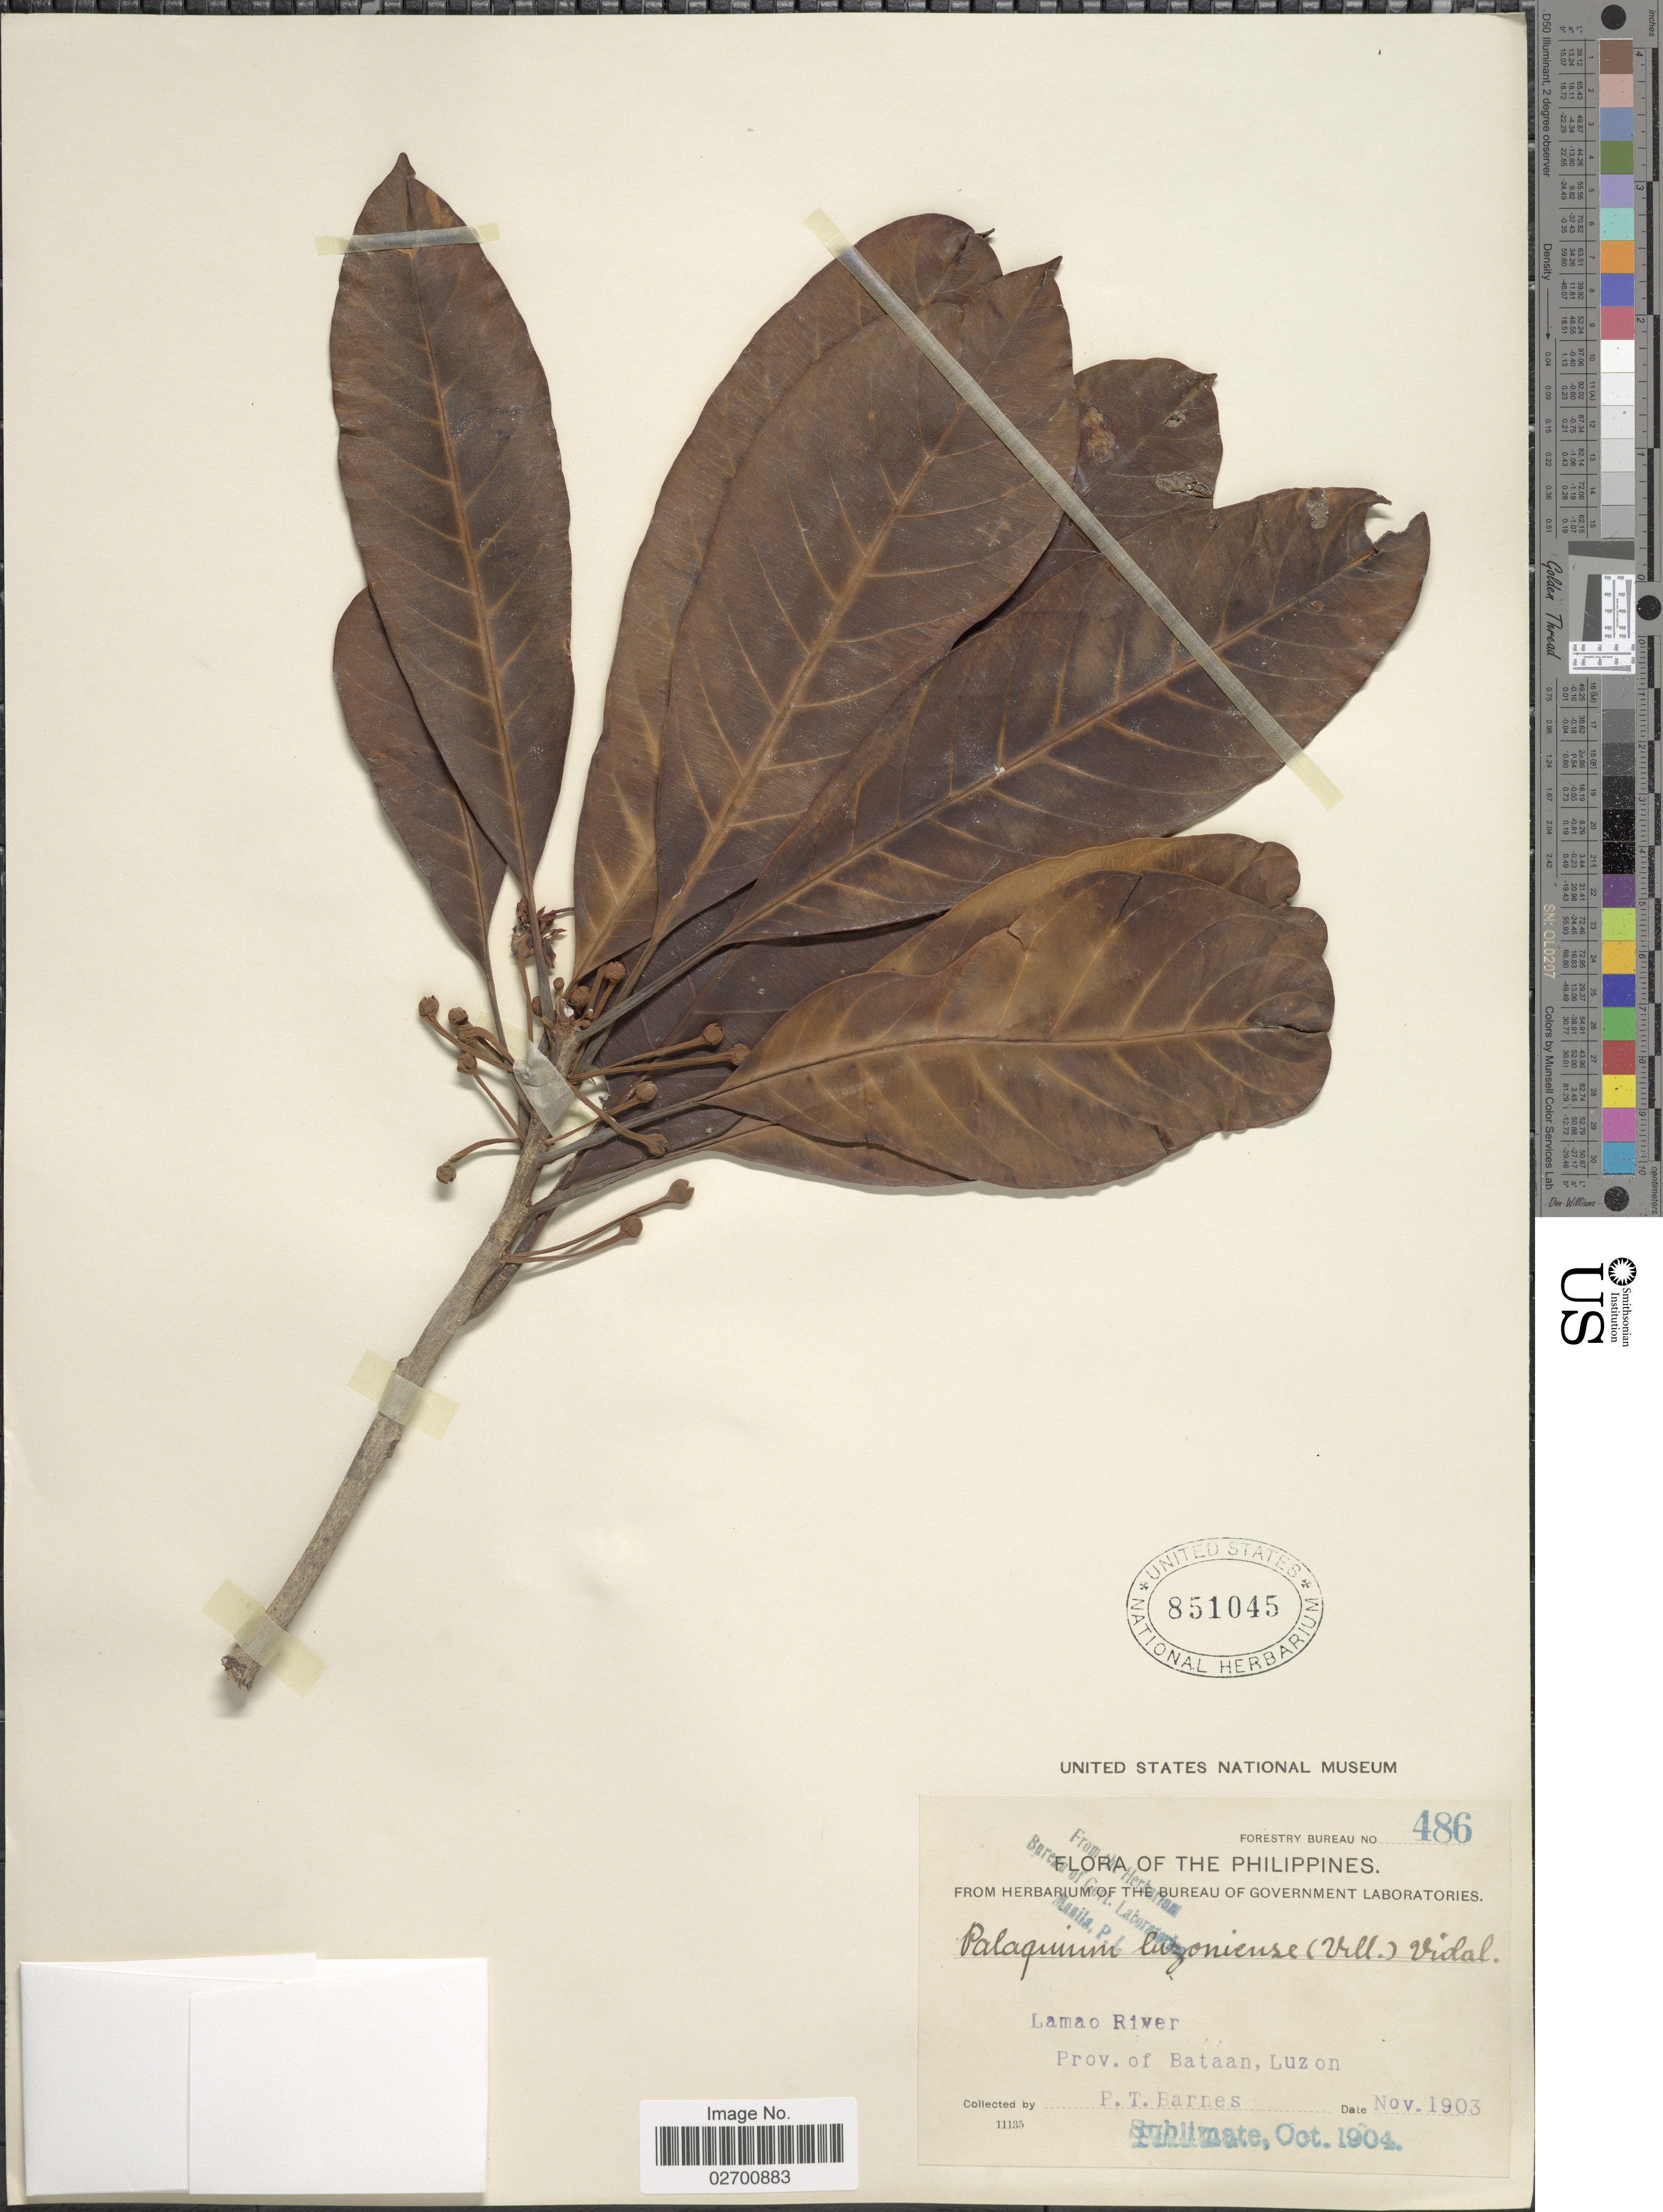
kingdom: Plantae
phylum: Tracheophyta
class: Magnoliopsida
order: Ericales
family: Sapotaceae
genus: Palaquium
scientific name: Palaquium luzoniense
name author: (Fern.-Vill.) S. Vidal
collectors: P. Barnes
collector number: Forestry Bureau 486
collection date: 1903-11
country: Philippines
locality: Lamao River, Prov. of Bataan, Luzon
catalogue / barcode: US 851045